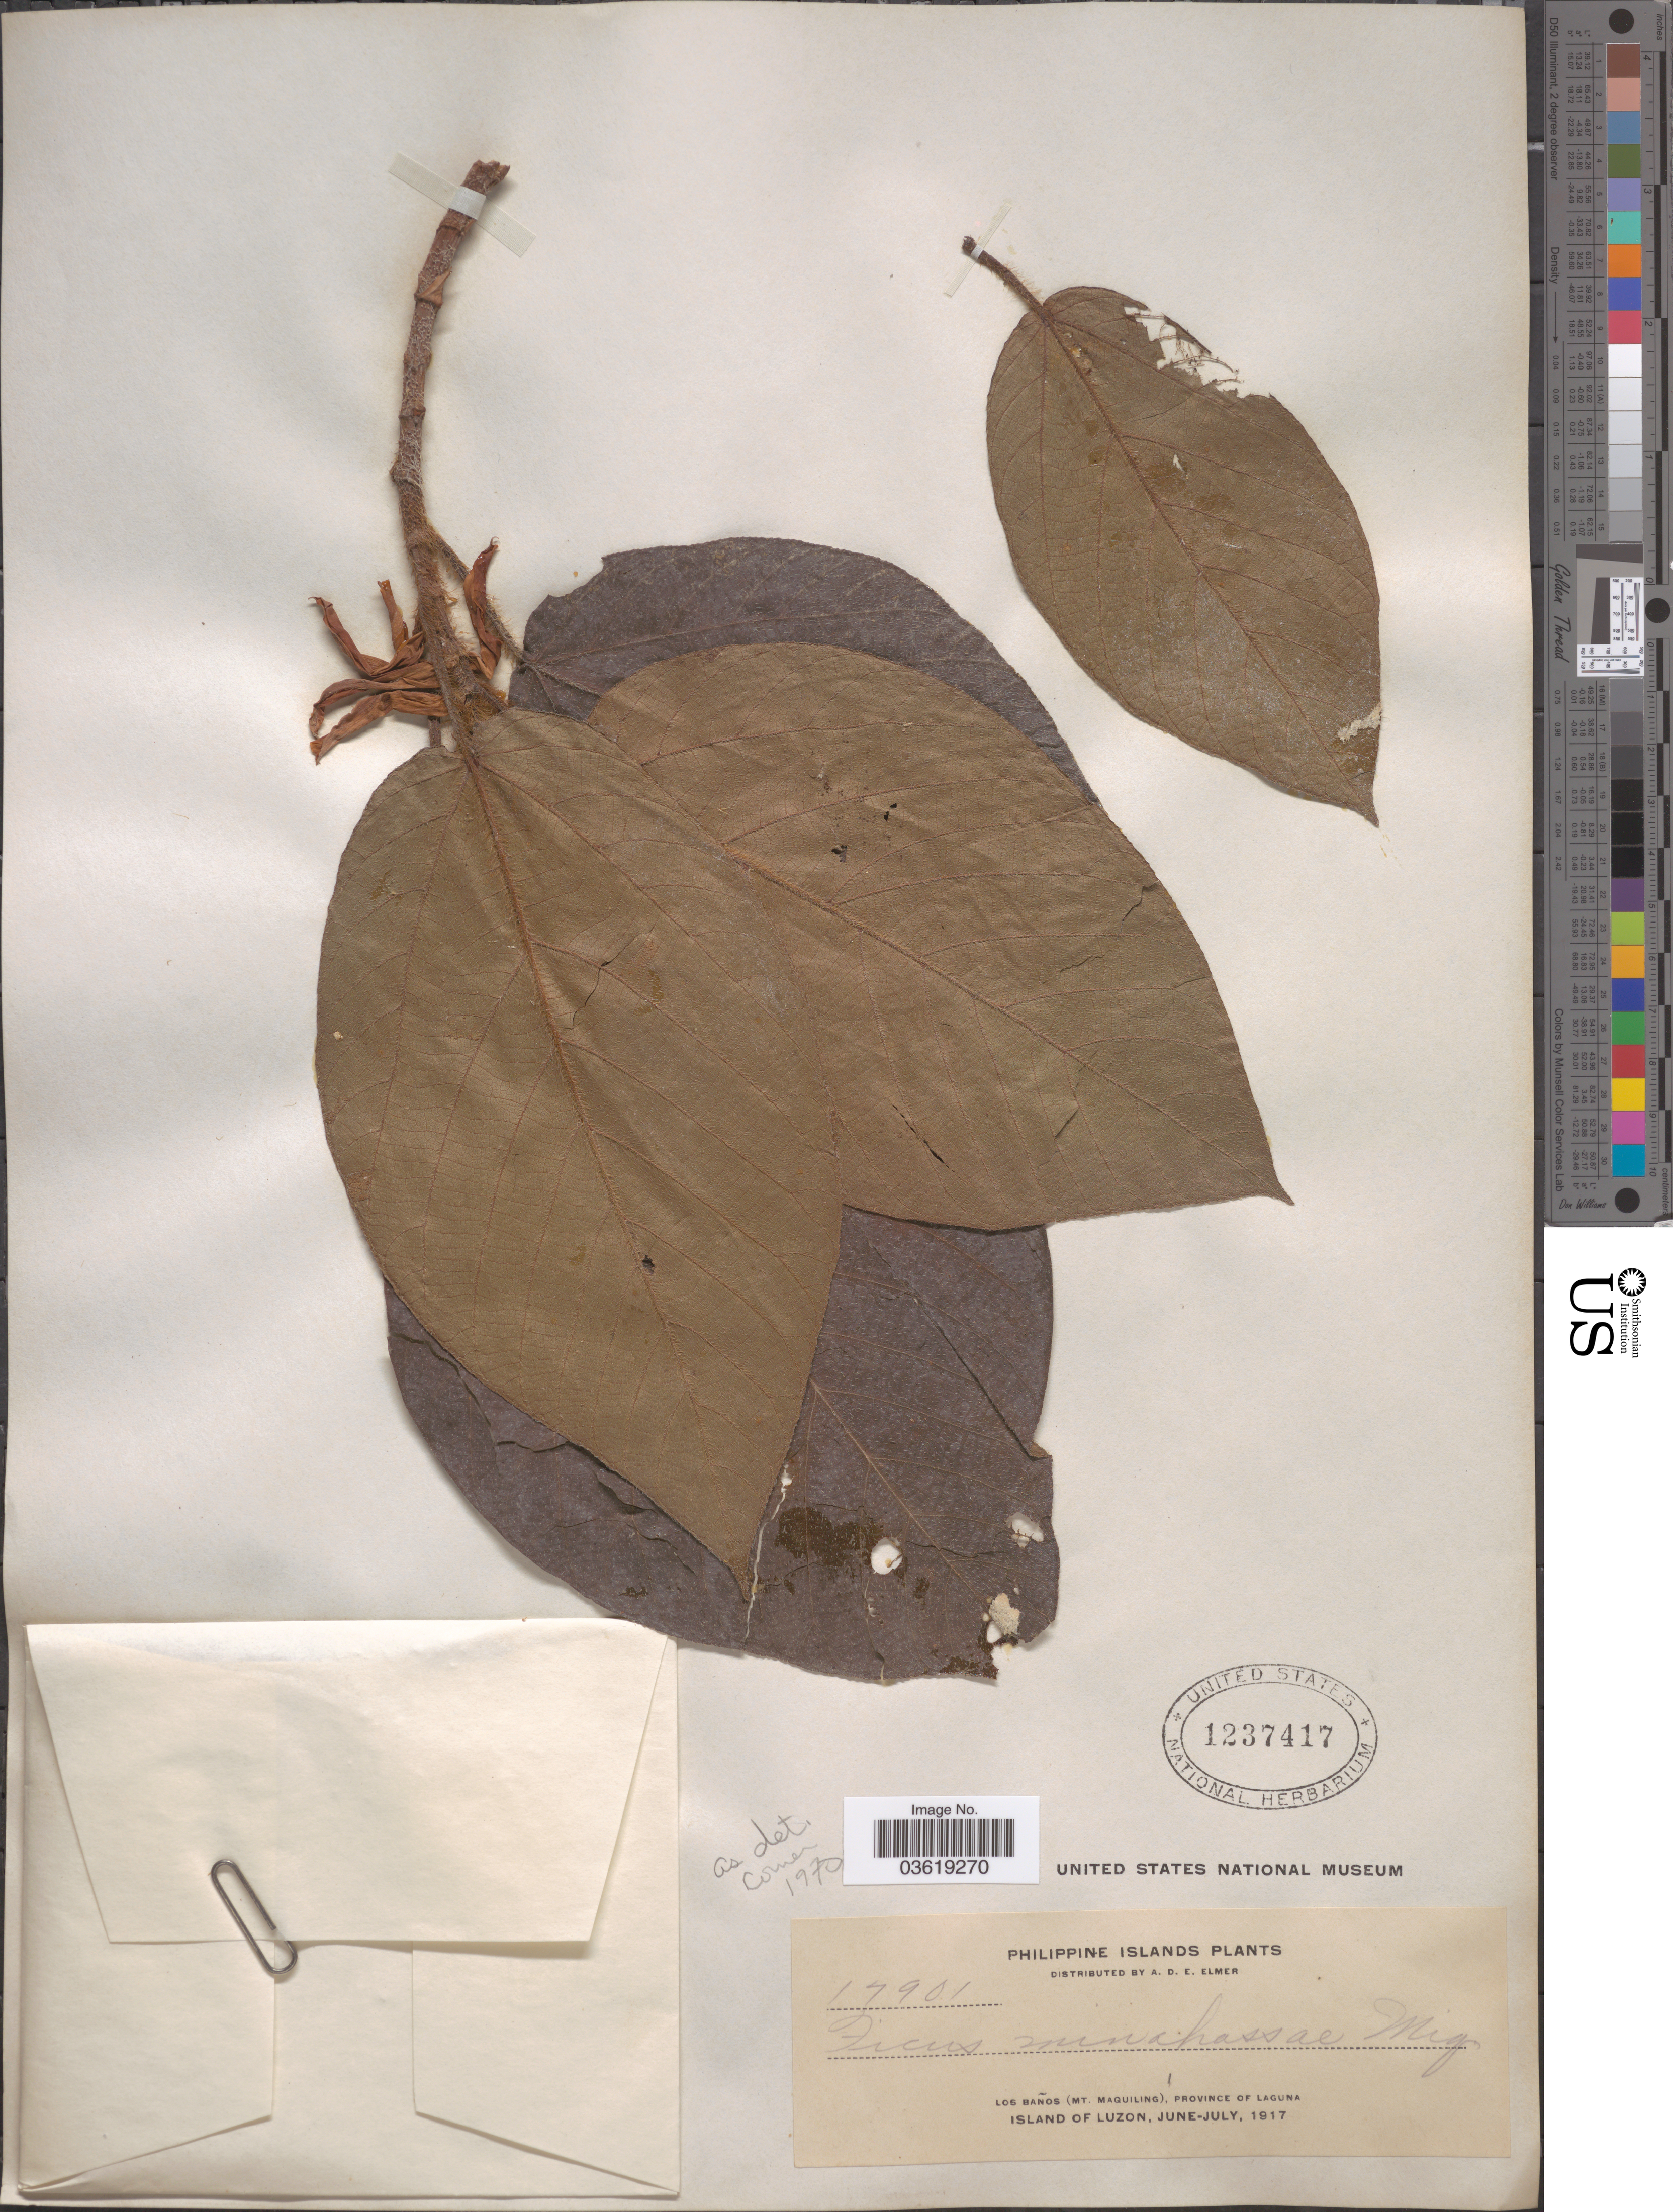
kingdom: Plantae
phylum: Tracheophyta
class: Magnoliopsida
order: Rosales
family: Moraceae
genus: Ficus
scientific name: Ficus minahassae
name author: Miq.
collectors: A. D. E. Elmer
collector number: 17901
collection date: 1917-06/1917-07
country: Philippines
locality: Philippine Islands. Los Baños (Mt. Maquiling), Province of Laguna, Island of Luzon.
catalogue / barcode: US 1237417